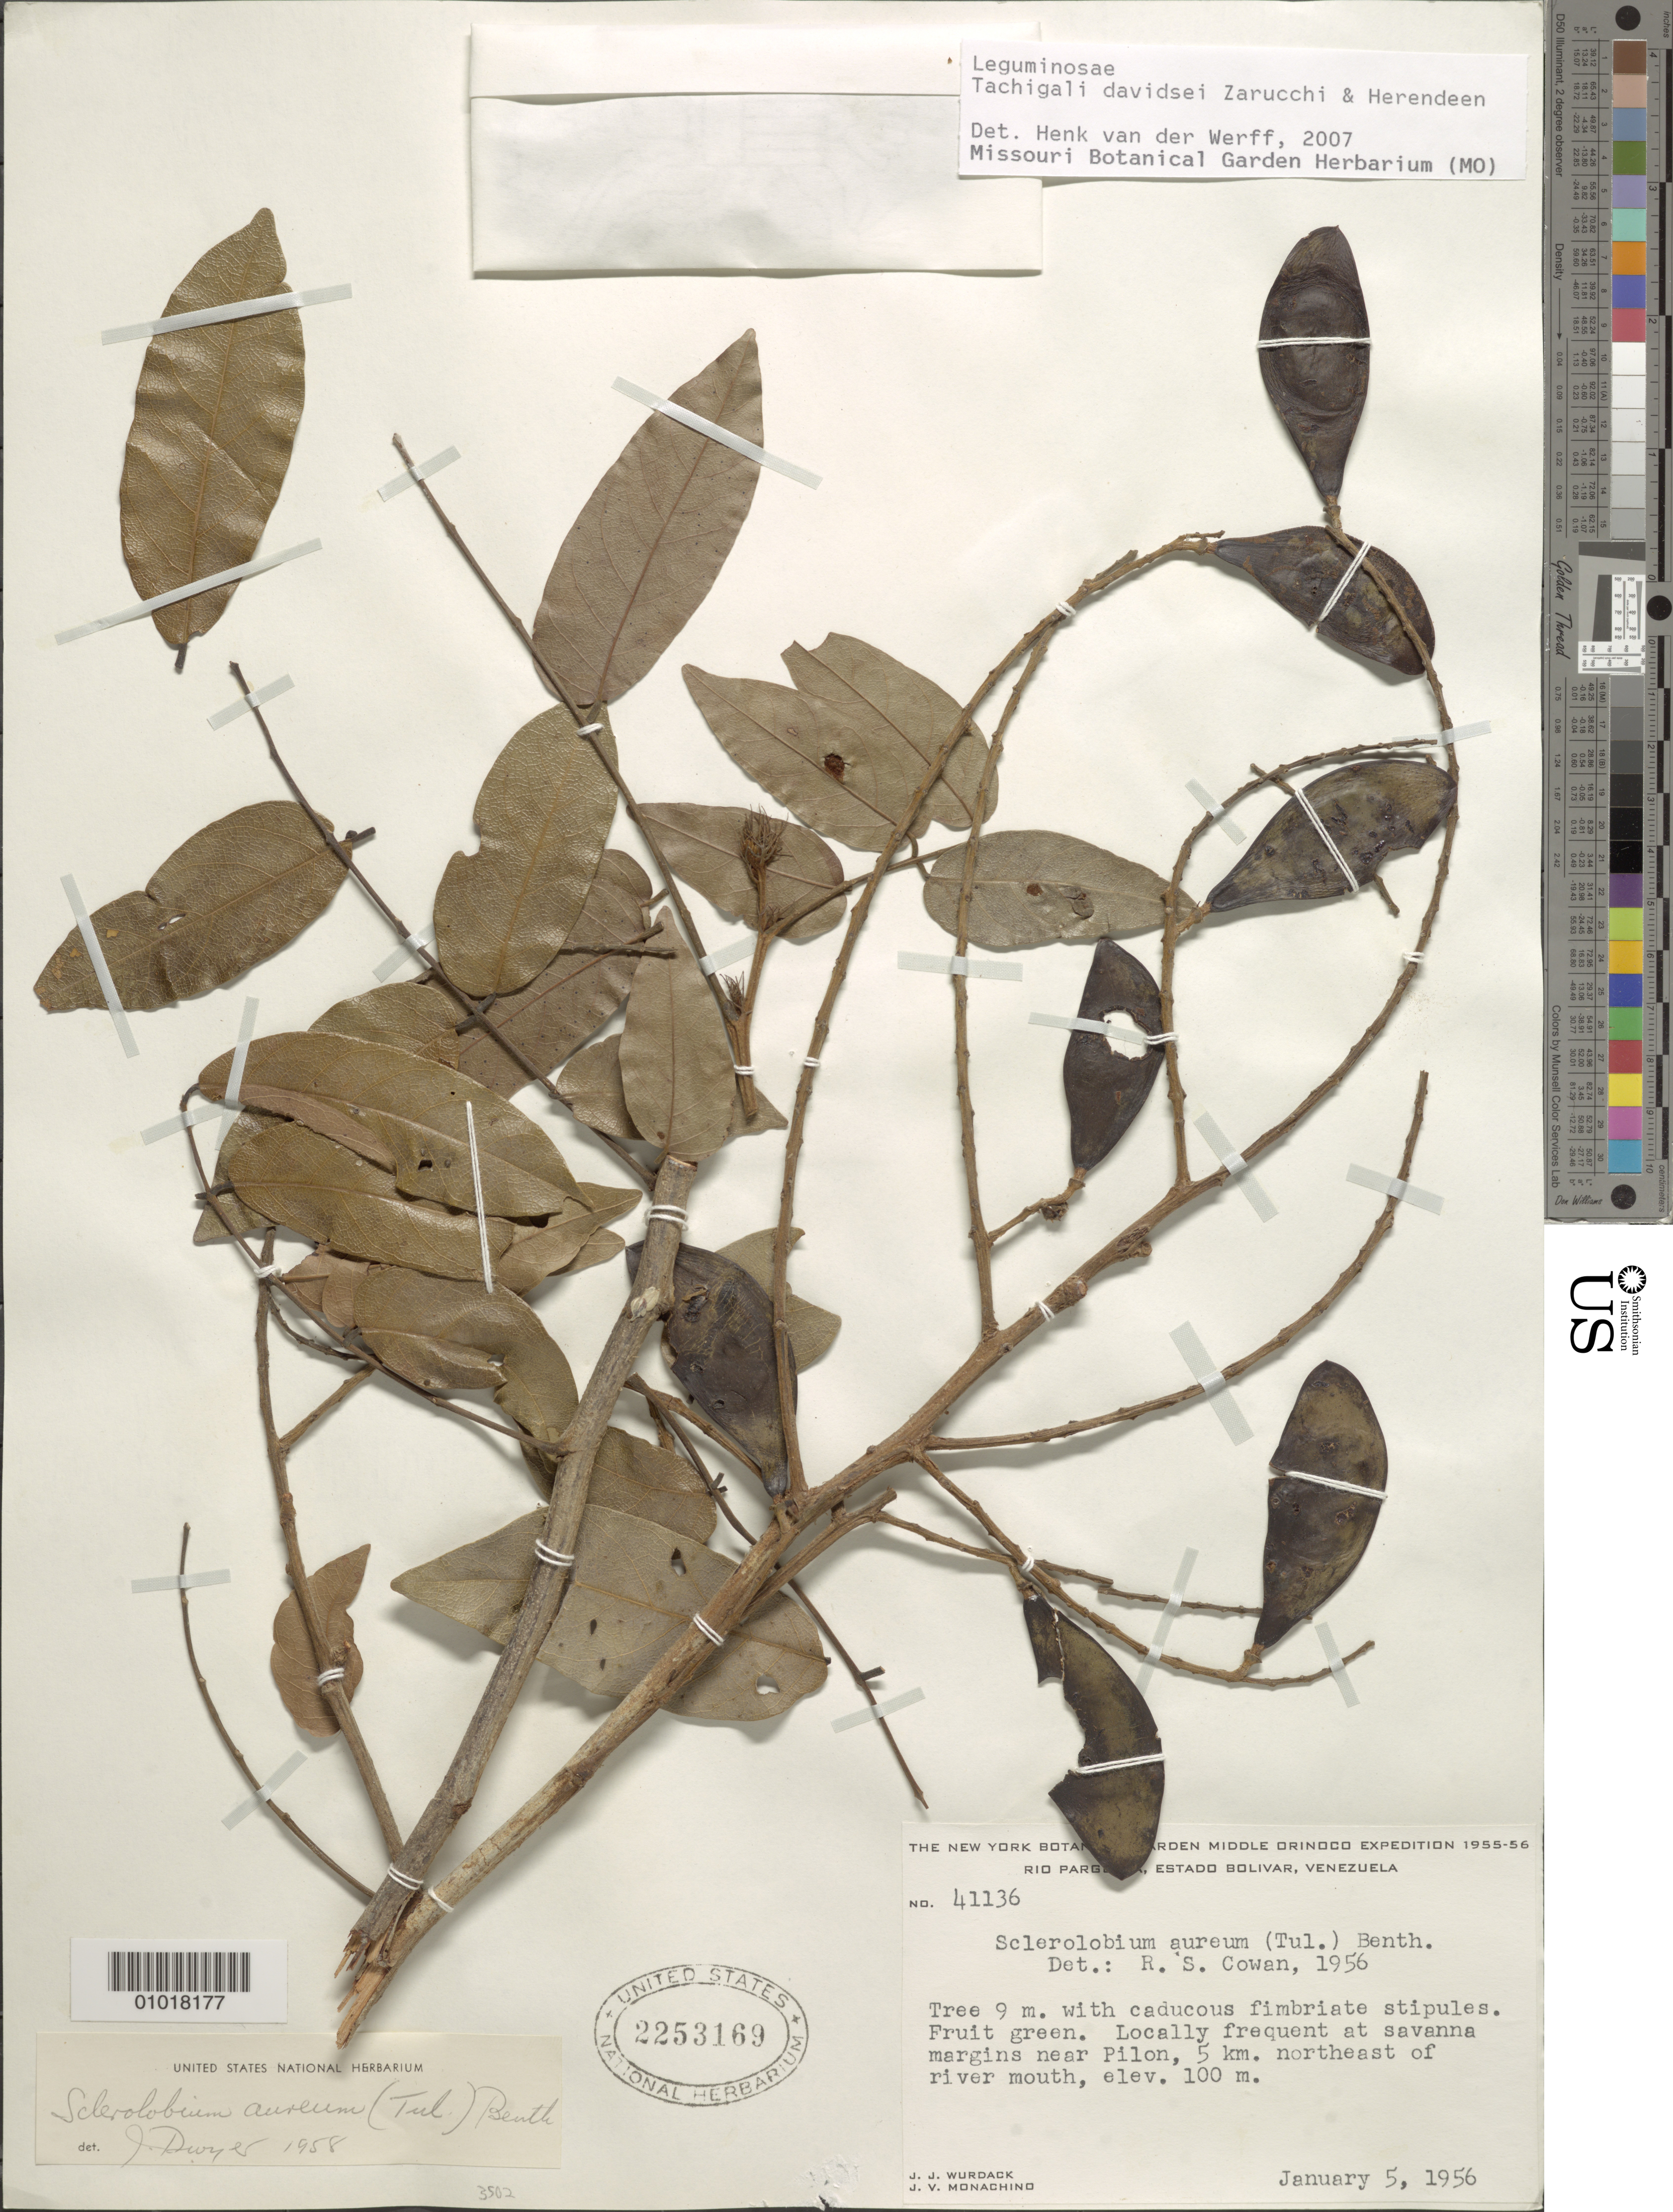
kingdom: Plantae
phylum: Tracheophyta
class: Magnoliopsida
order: Fabales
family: Fabaceae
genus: Tachigali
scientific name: Tachigali davidsei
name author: Zarucchi & Herend.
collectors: J. J. Wurdack & J. V. Monachino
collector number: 41136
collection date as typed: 5-Jun-56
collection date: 1956-06-05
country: Venezuela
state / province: Bolívar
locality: Pilon, near; 5 km NE of mouth of Río Parguaza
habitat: Savanna margins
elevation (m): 100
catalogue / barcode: US 2253169